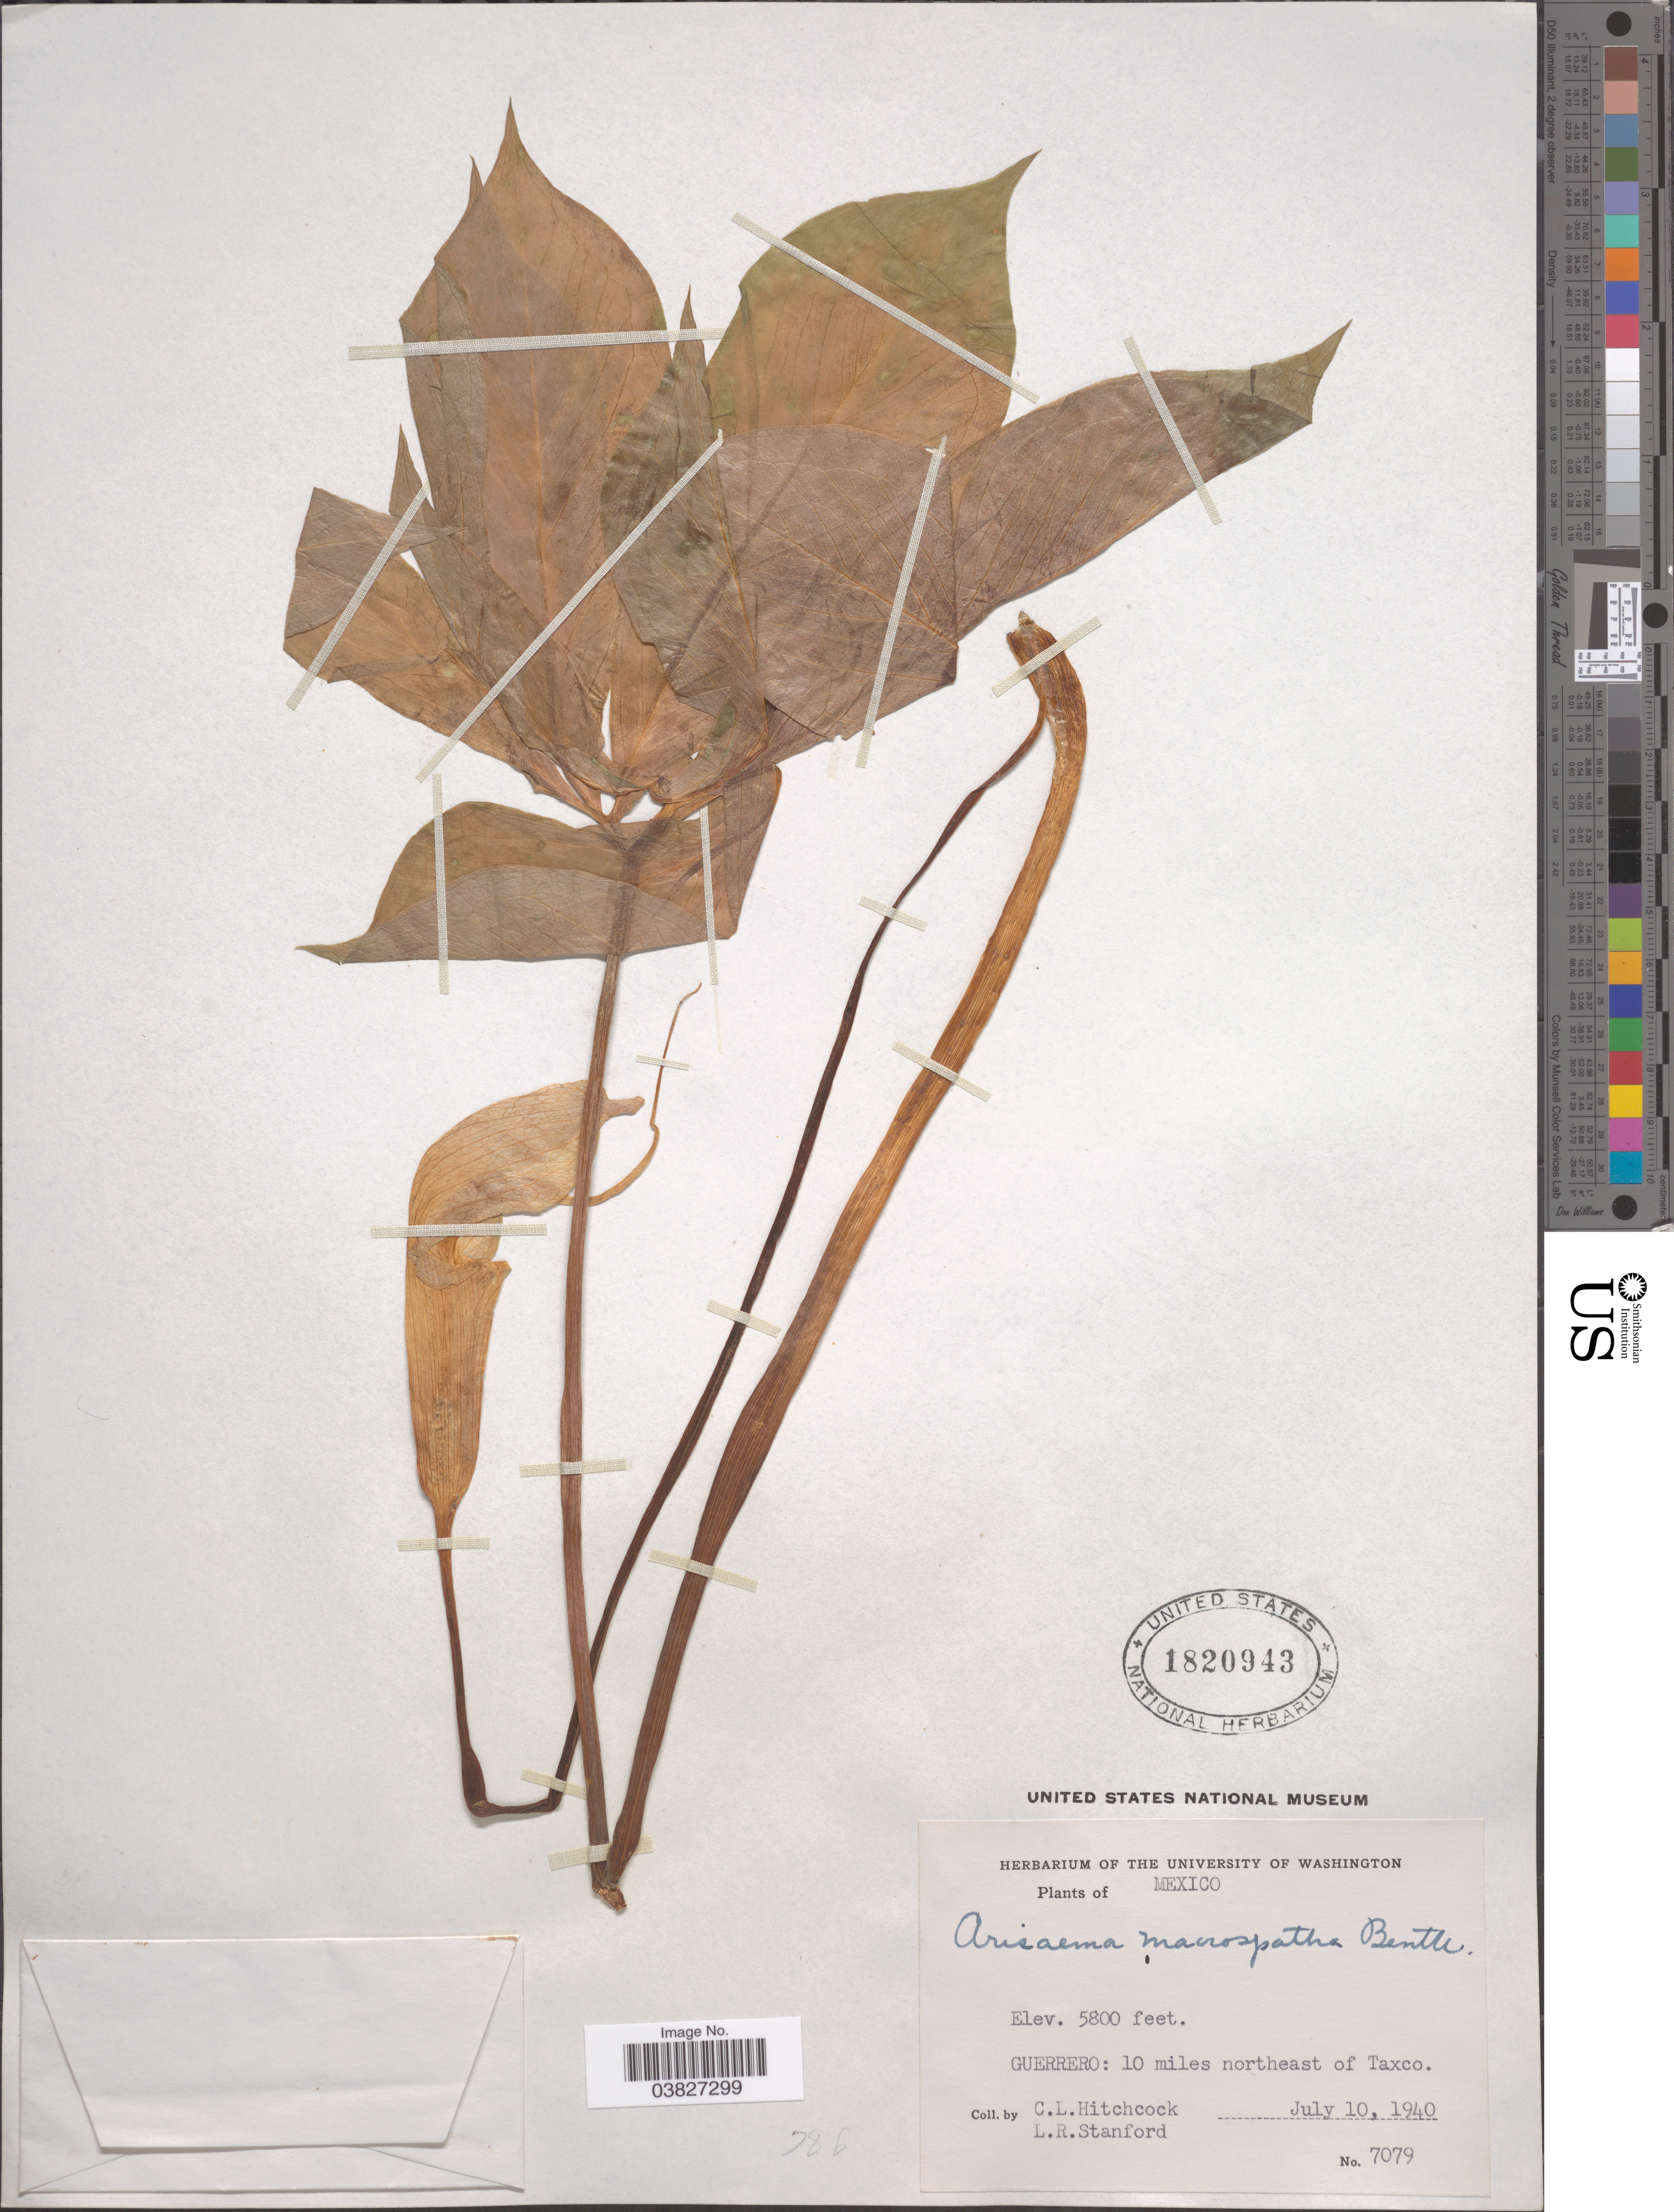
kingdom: Plantae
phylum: Tracheophyta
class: Liliopsida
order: Alismatales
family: Araceae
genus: Arisaema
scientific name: Arisaema macrospathum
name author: Benth.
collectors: C. L. Hitchcock & L. R. Stanford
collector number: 7079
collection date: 1940-07-10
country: Mexico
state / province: Guerrero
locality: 10 miles northeast of Taxco.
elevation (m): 1768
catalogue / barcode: US 1820943